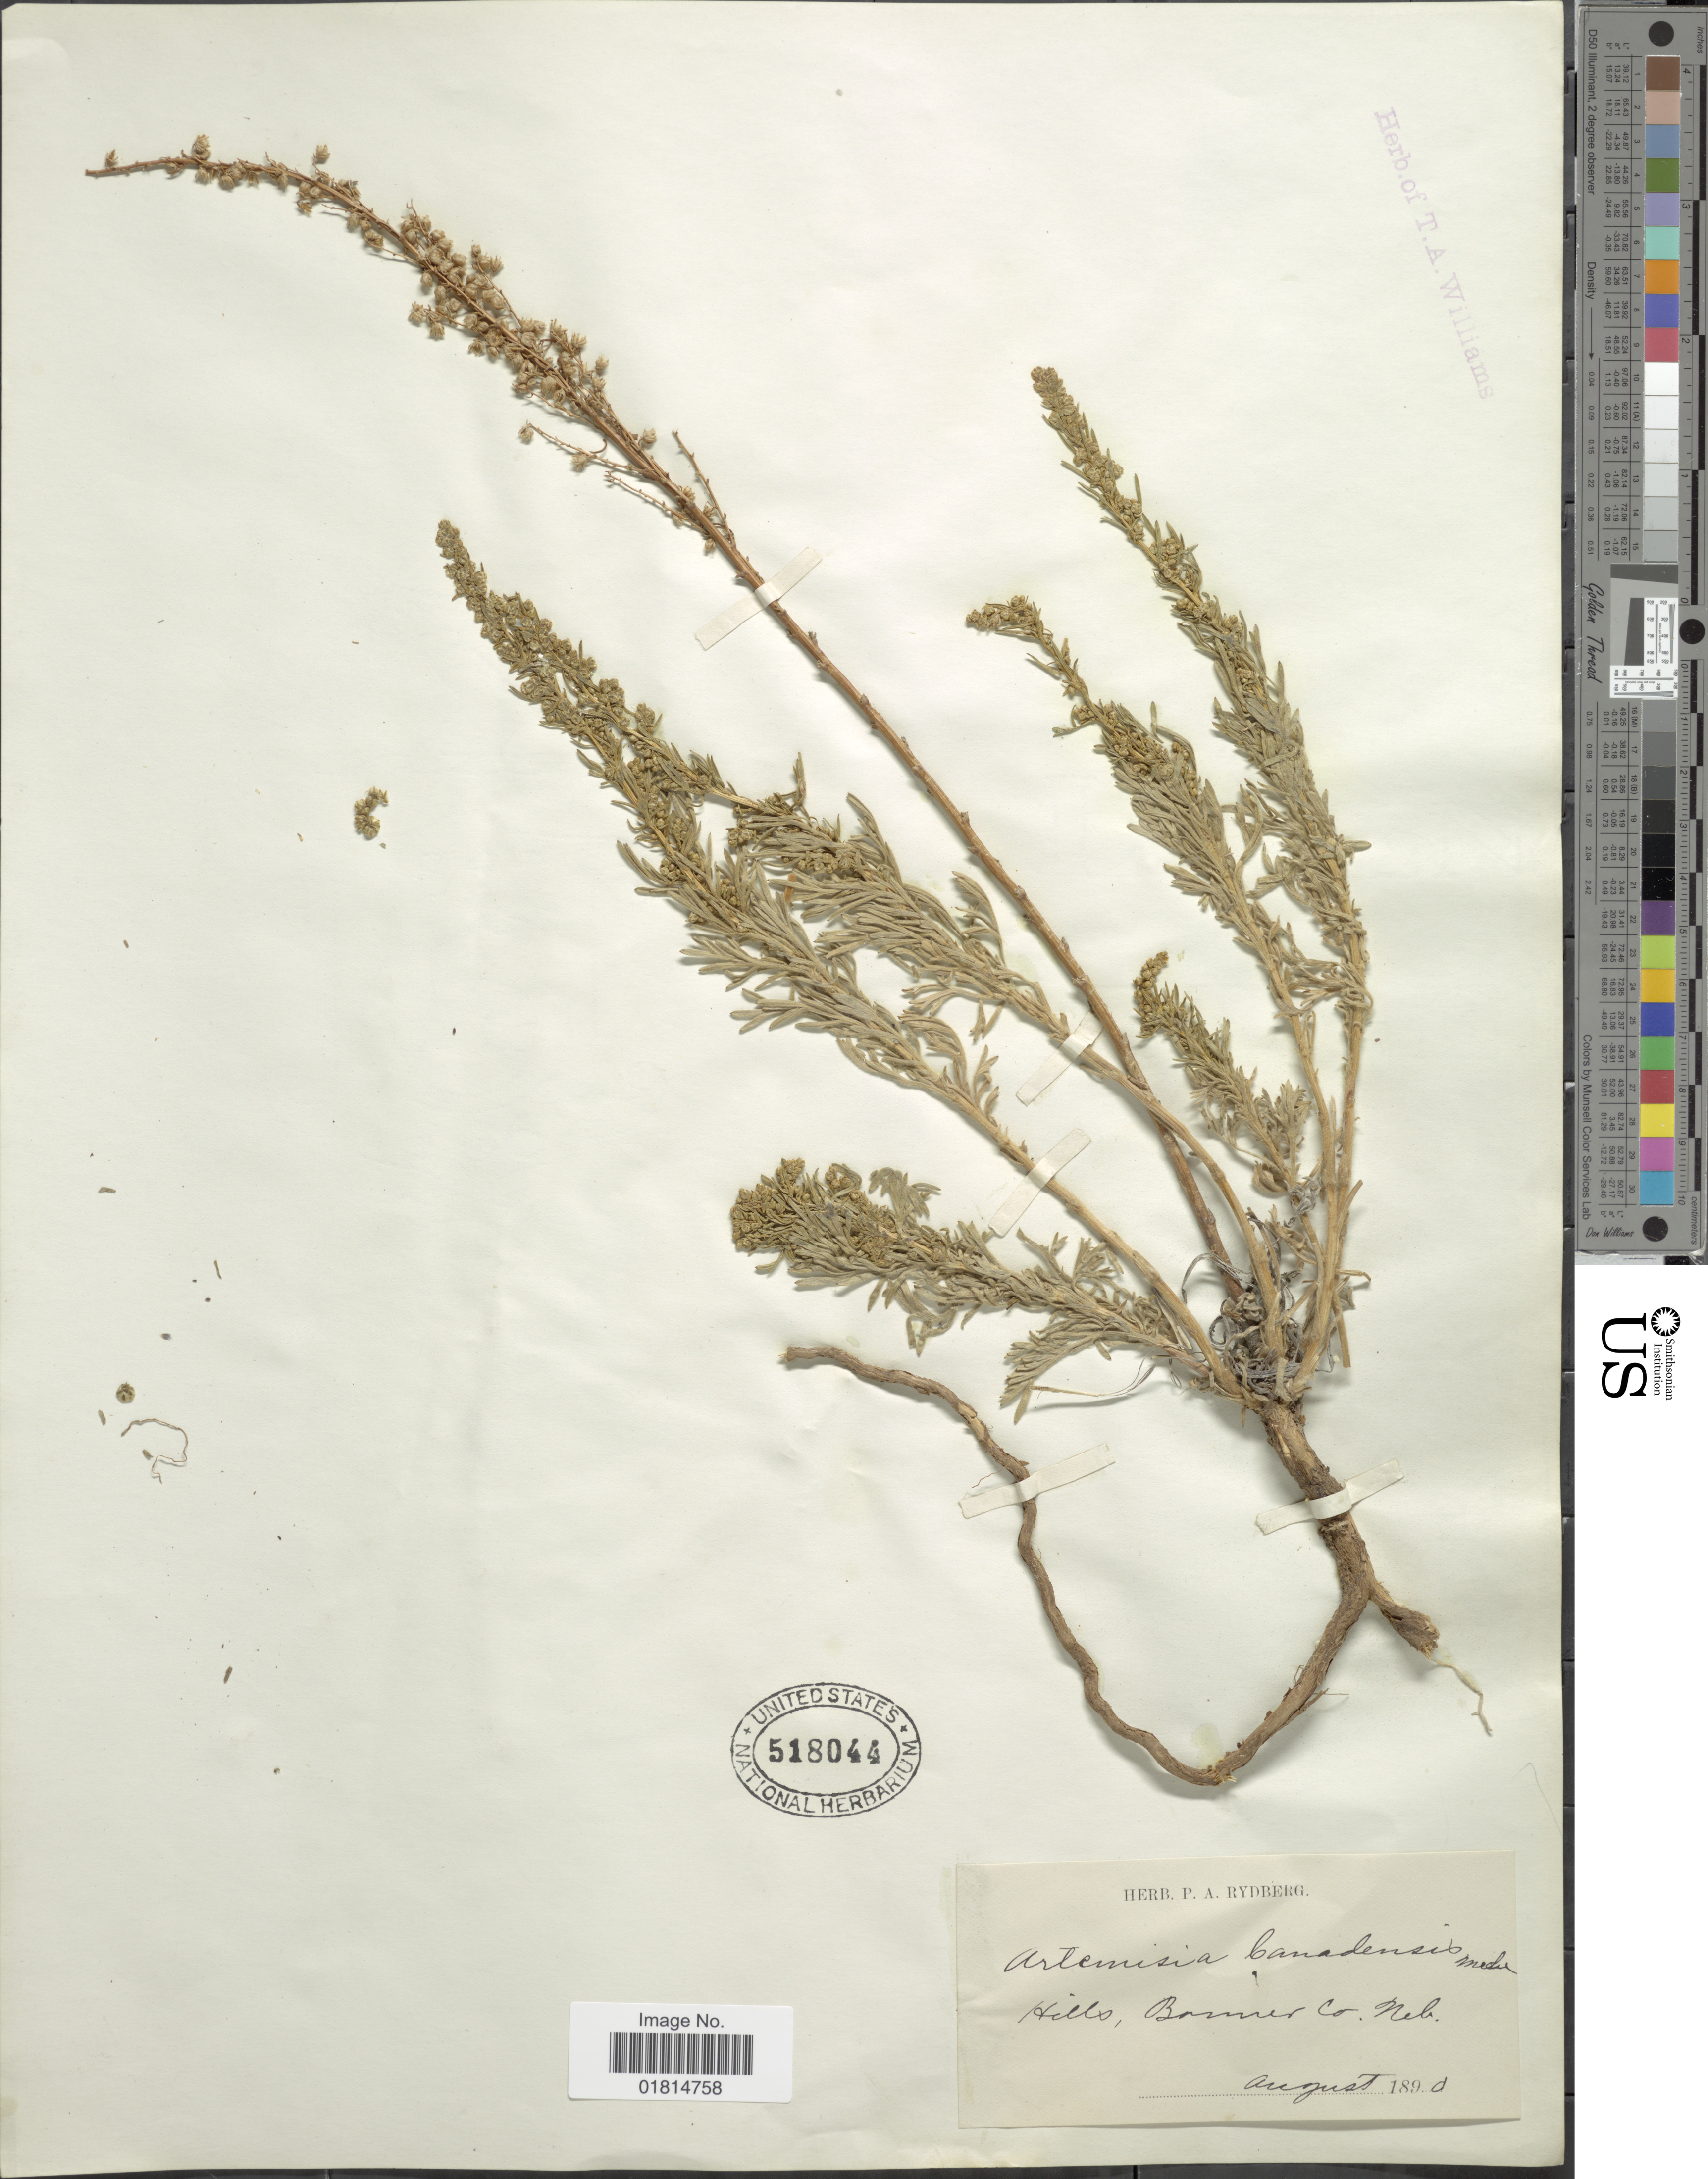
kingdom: Plantae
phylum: Tracheophyta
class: Magnoliopsida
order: Asterales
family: Asteraceae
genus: Artemisia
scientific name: Artemisia camporum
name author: Rydb.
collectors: ex herb. P. A. Rydberg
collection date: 1890-08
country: United States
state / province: Nebraska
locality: Hills, Bamier Co. Neb.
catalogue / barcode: US 518044